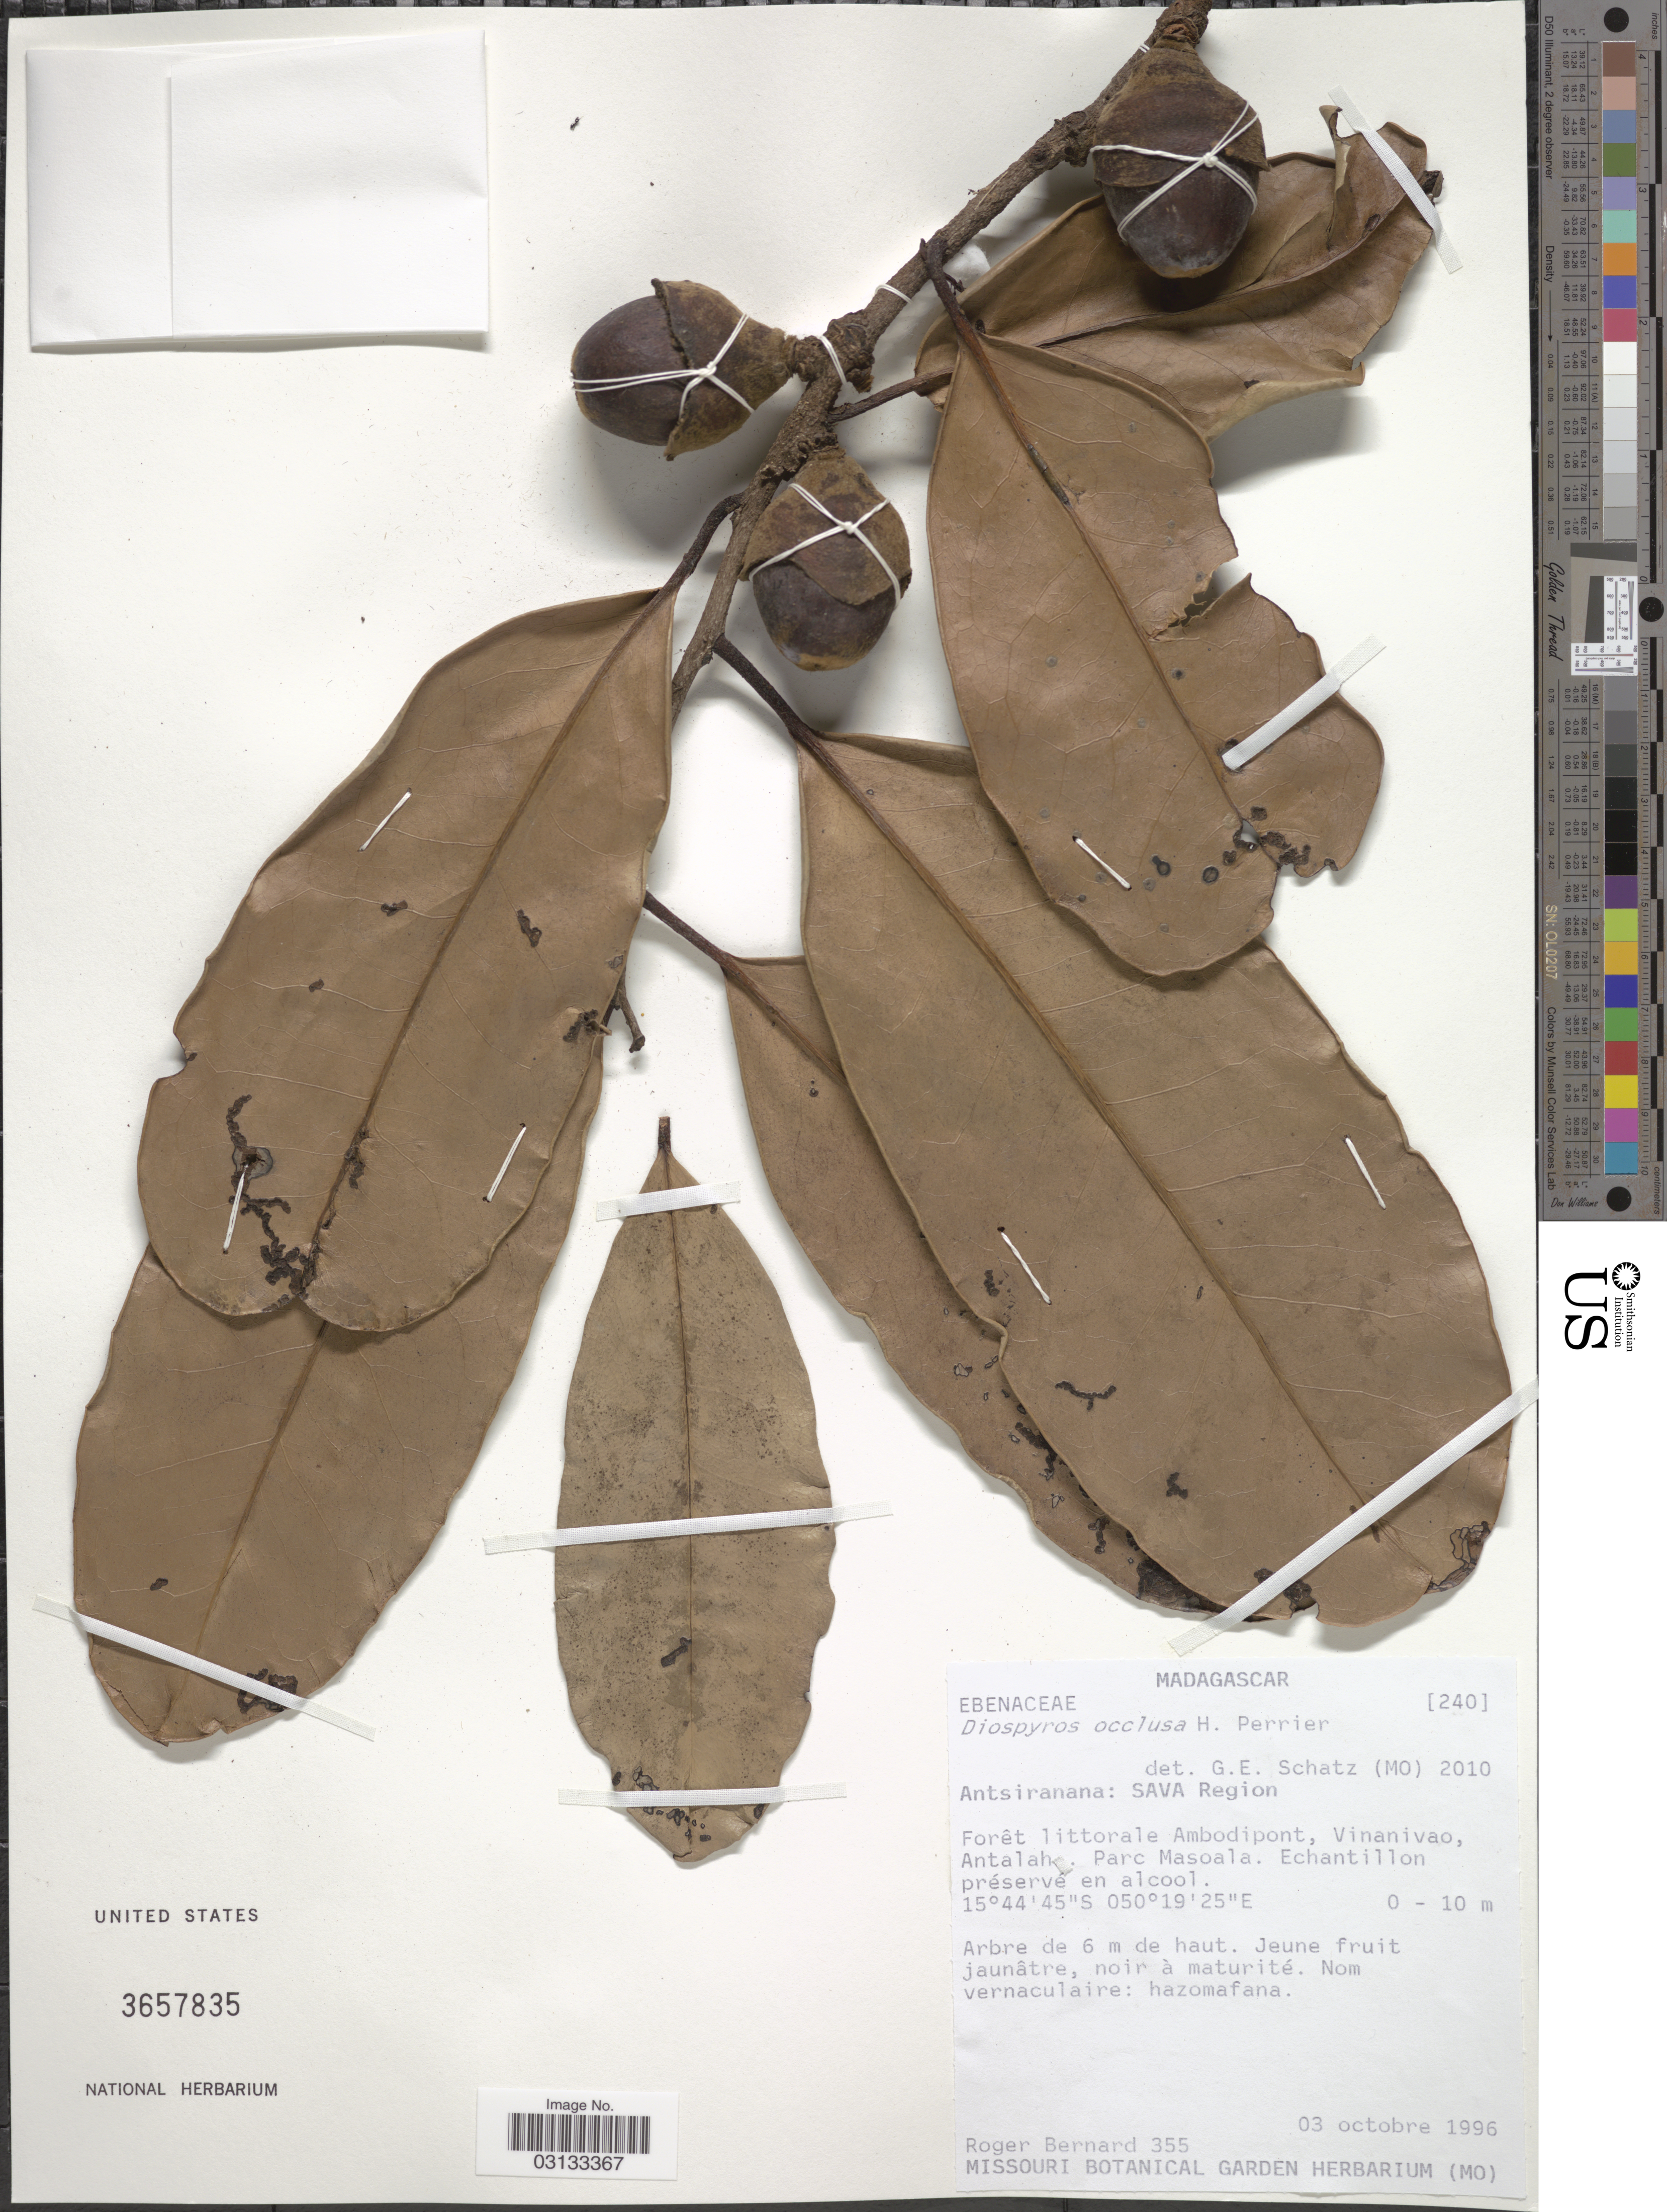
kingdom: Plantae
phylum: Tracheophyta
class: Magnoliopsida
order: Ericales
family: Ebenaceae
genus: Diospyros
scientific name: Diospyros occlusa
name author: H. Perrier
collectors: R. Bernard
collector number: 355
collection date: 1996-10-03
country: Madagascar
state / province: Sava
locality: Sava Region, Forêt littorale Ambodipont, Vinanivao Antalah [illegible text]. Parc Masoala.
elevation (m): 0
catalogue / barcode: US 3657835